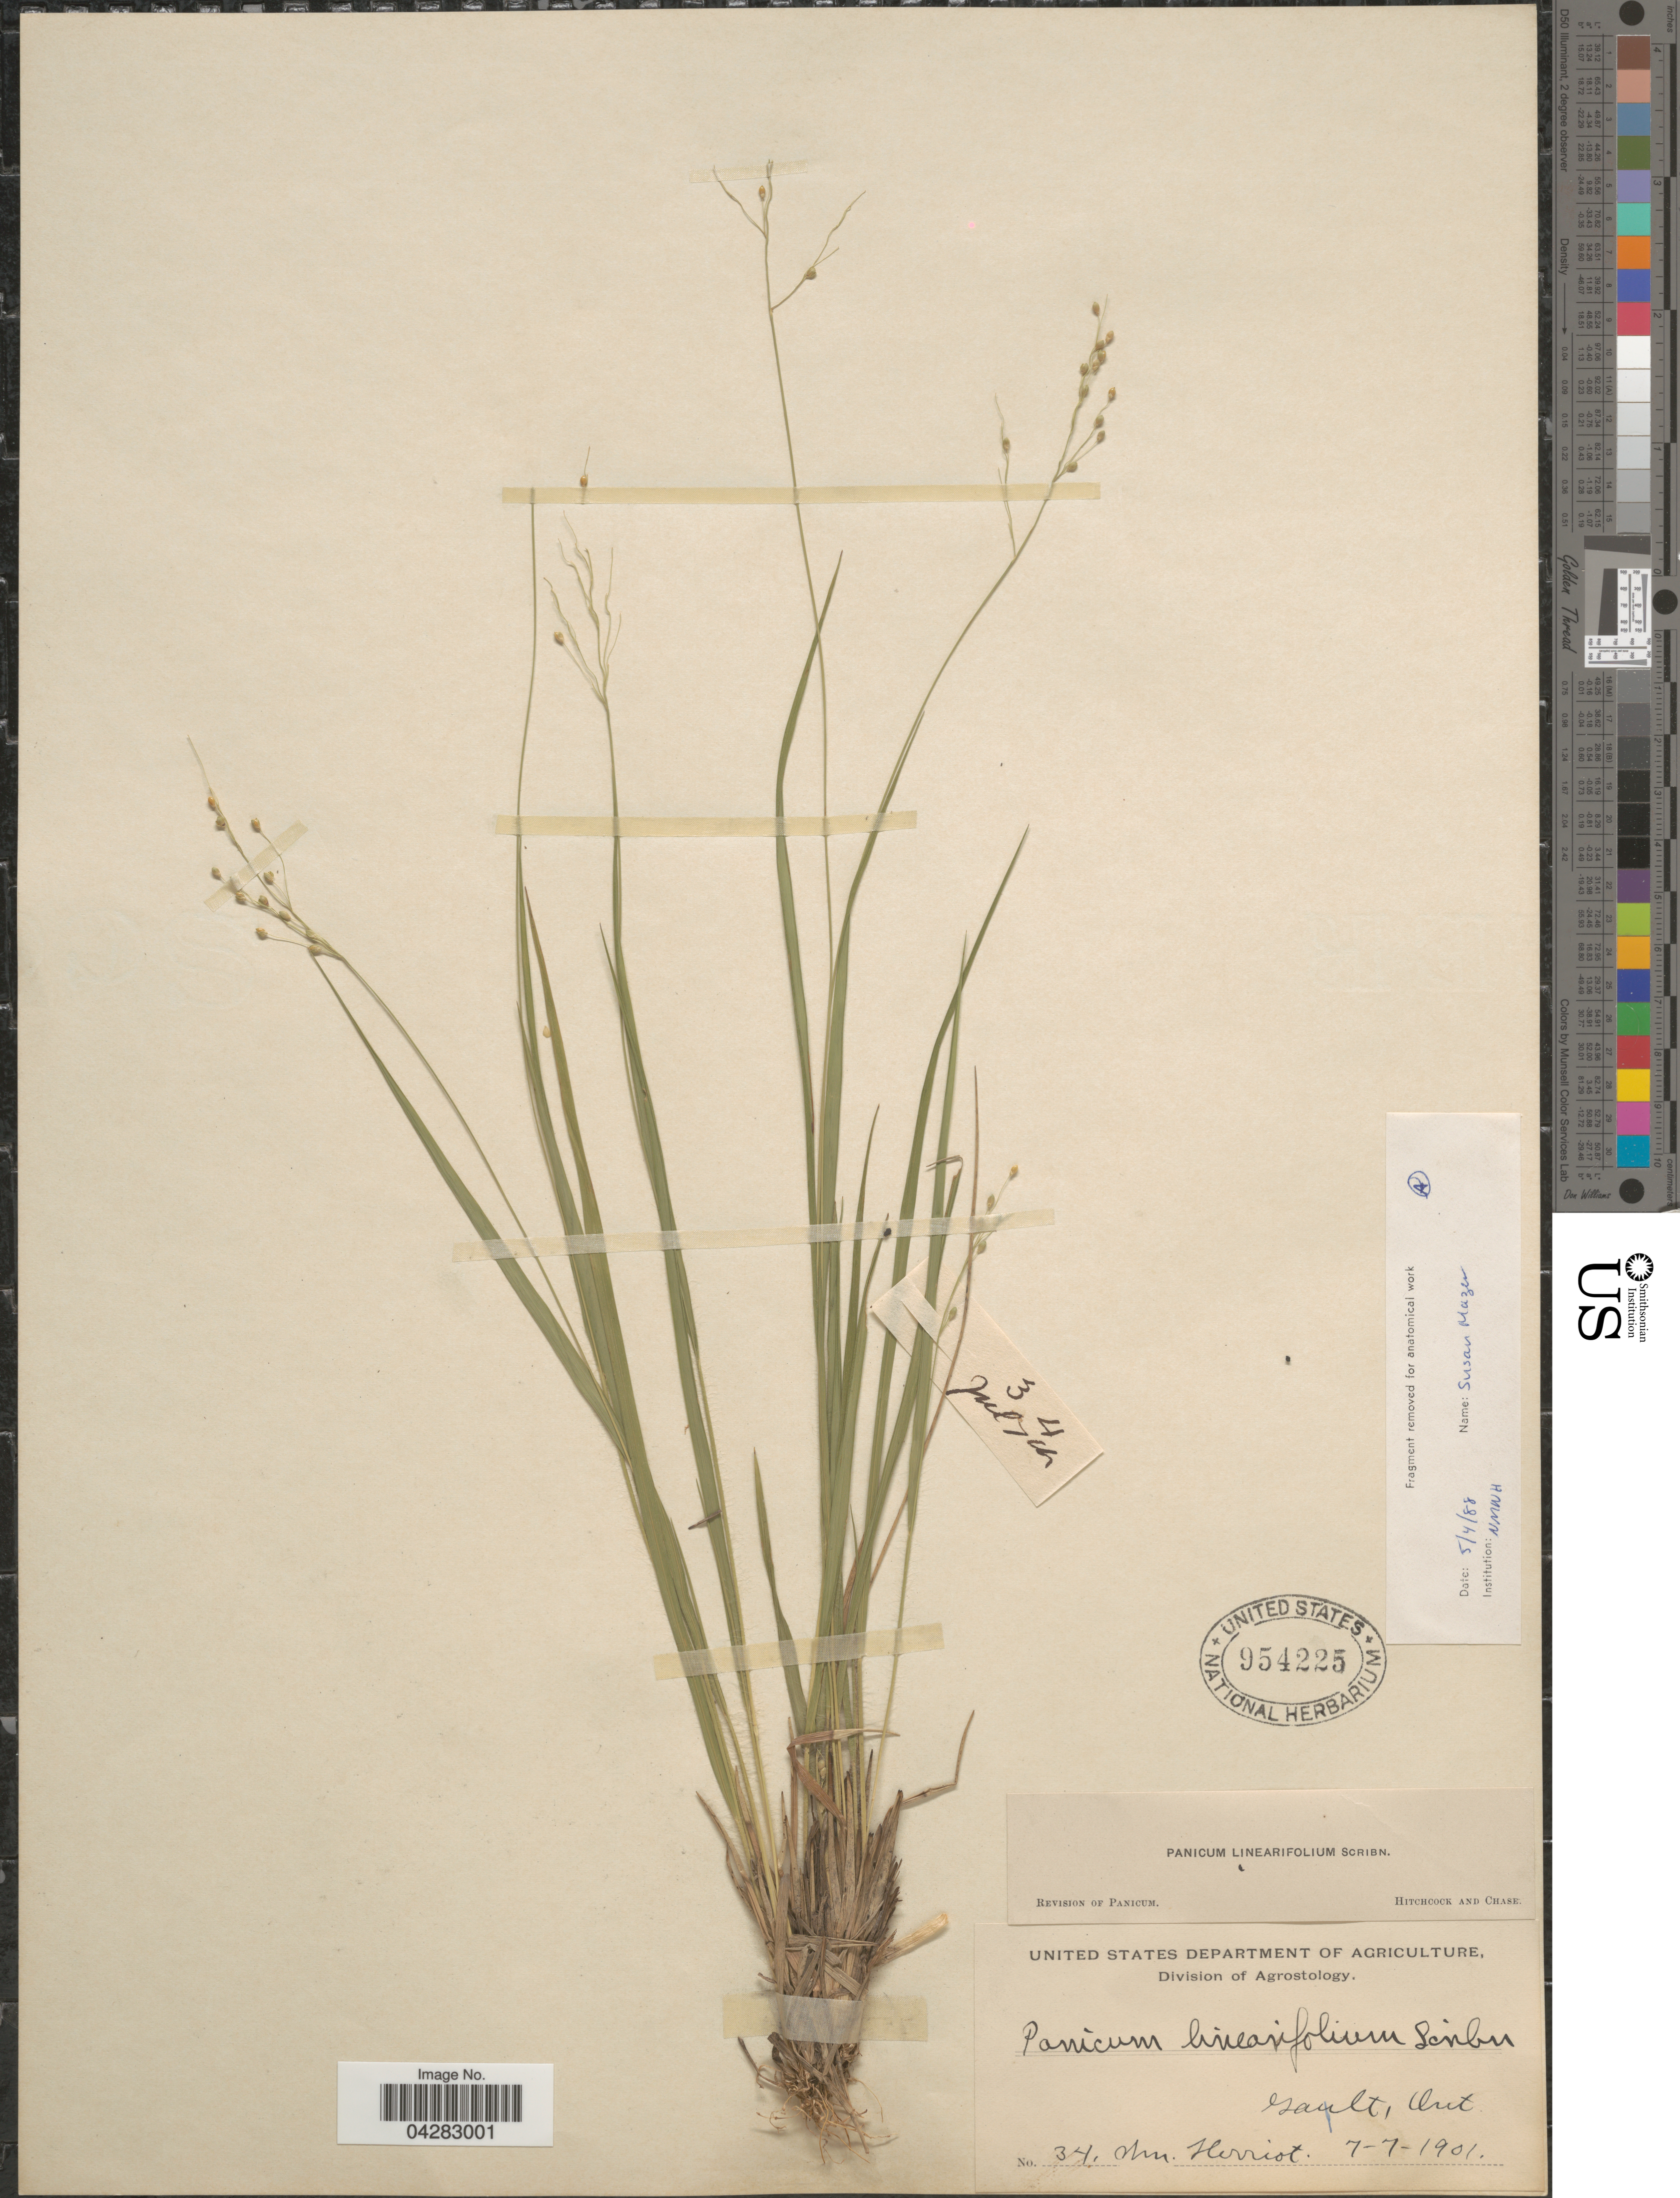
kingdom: Plantae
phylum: Tracheophyta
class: Liliopsida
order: Poales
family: Poaceae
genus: Dichanthelium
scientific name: Dichanthelium linearifolium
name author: (Scribn.) Gould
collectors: W. Herriot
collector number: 34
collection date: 1901-07-07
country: Canada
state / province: Ontario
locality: Gault.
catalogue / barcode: US 954225